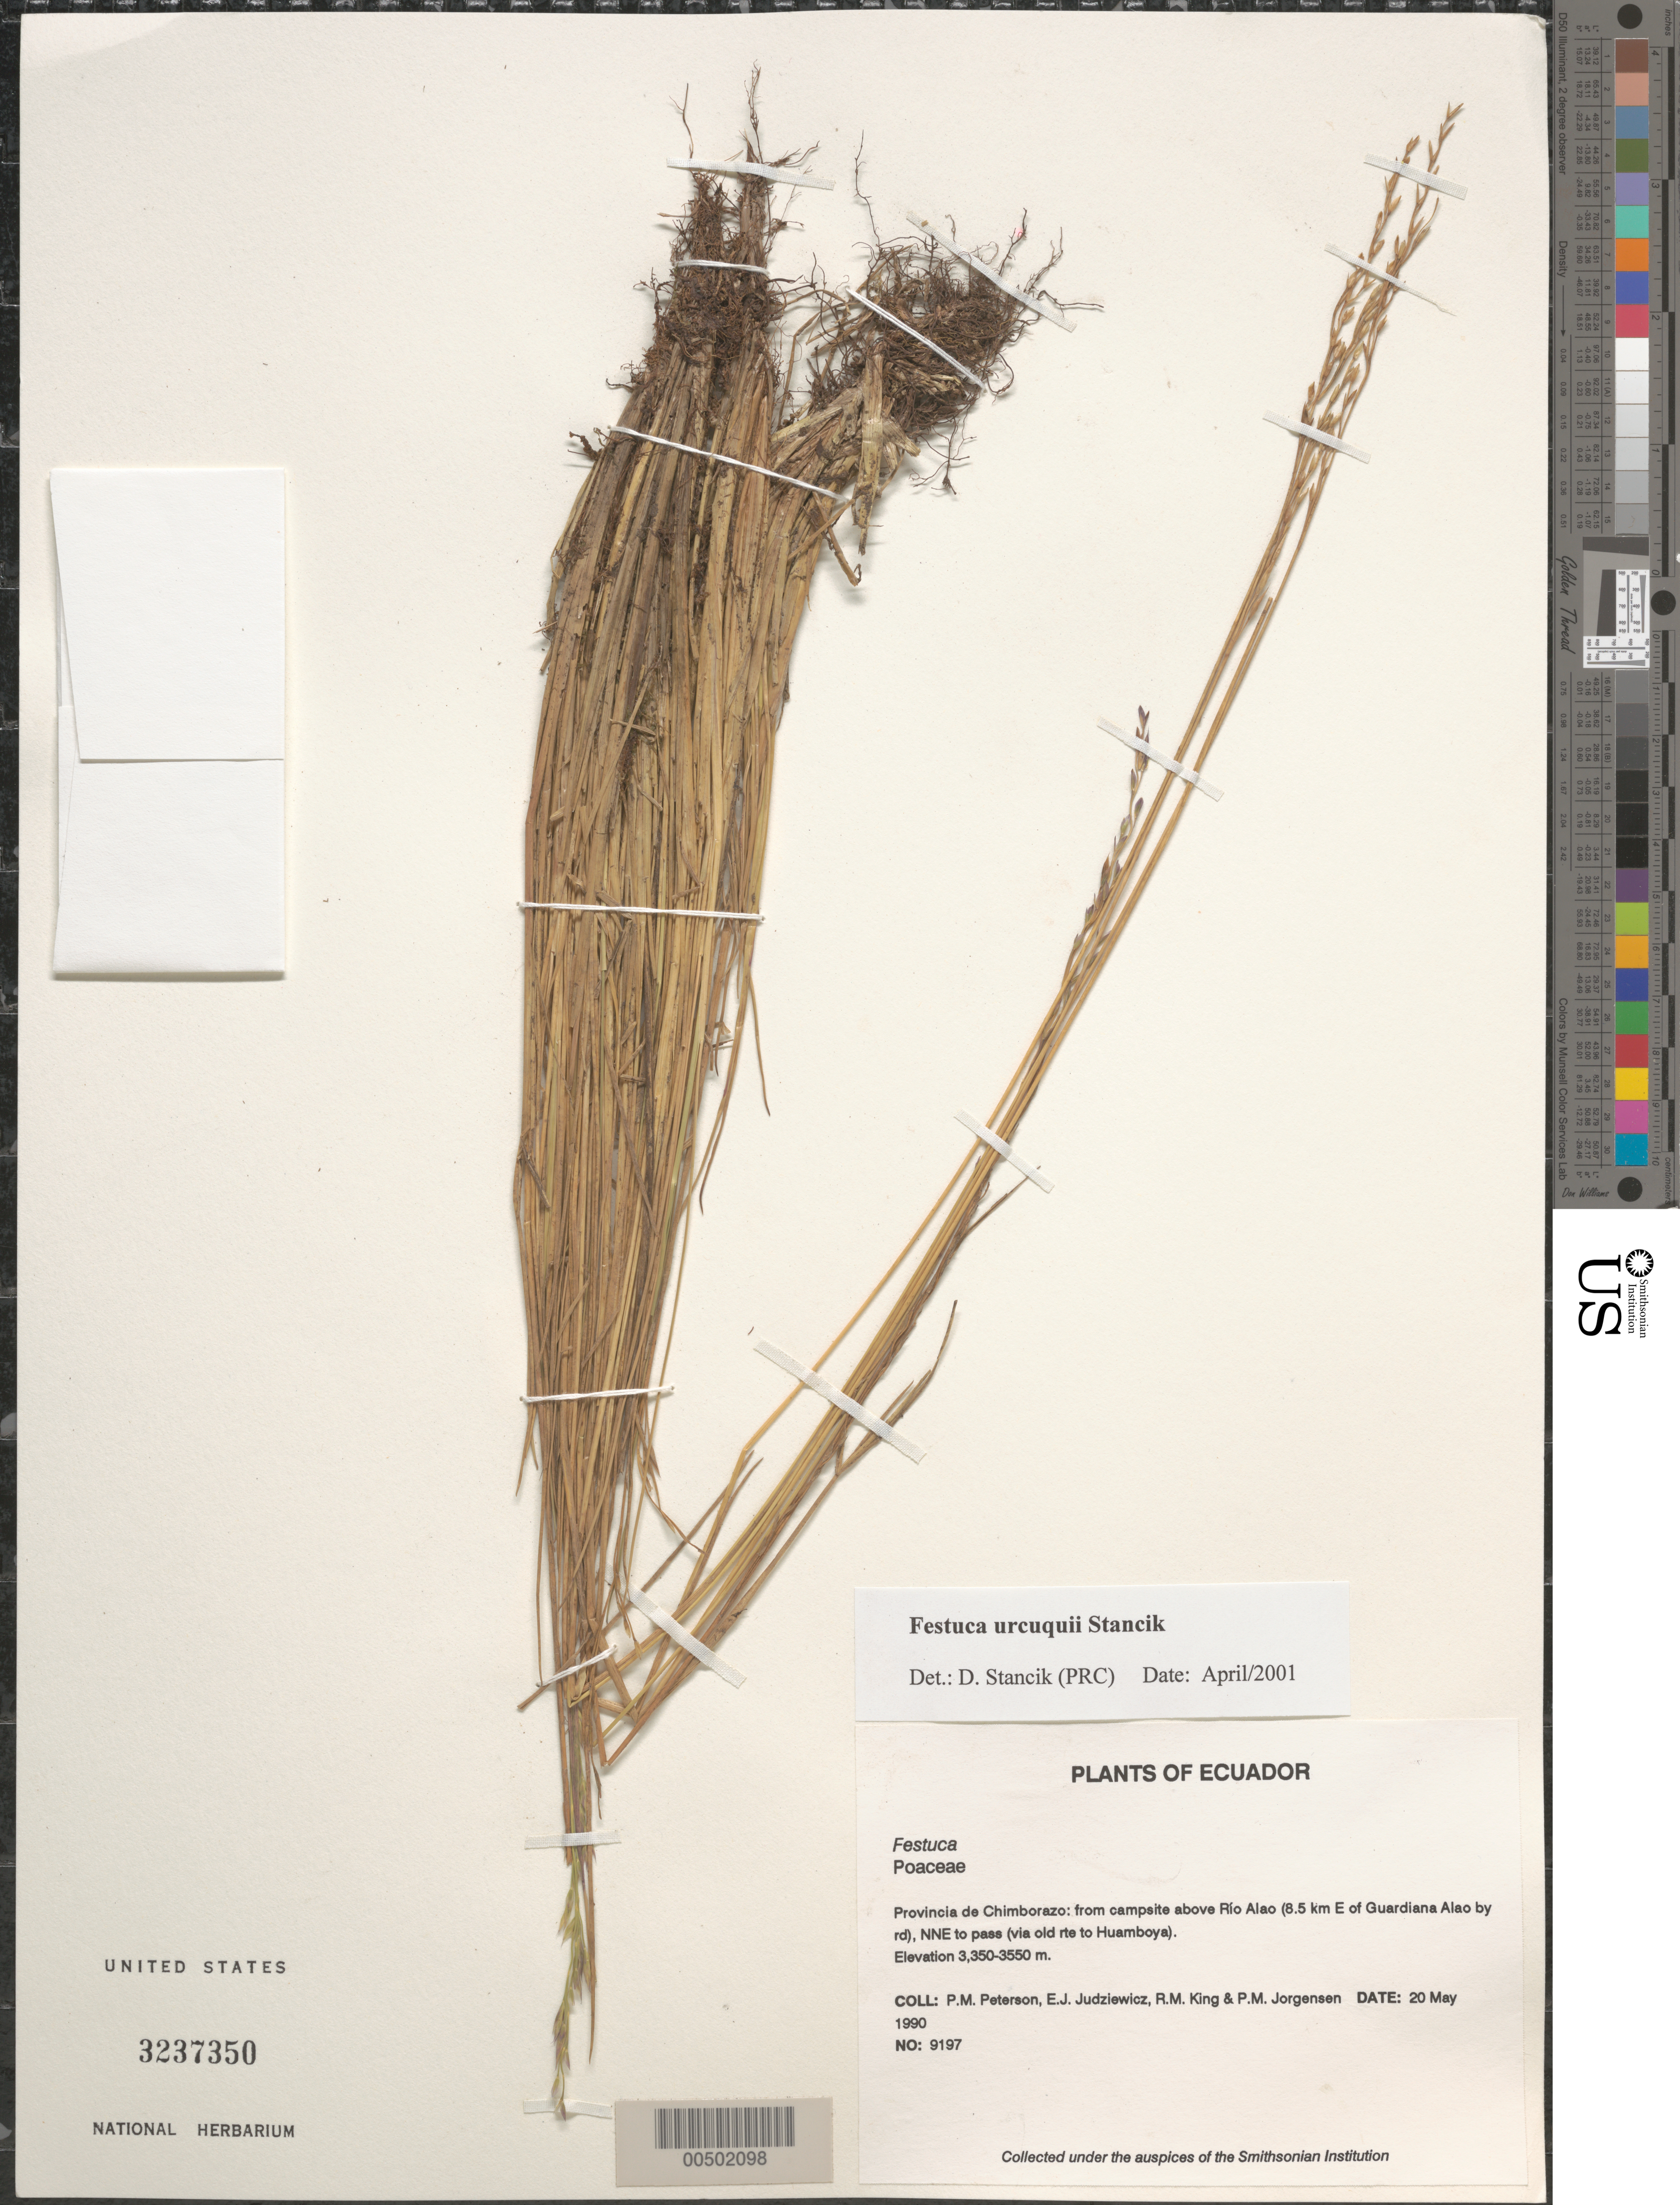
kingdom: Plantae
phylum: Tracheophyta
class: Liliopsida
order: Poales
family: Poaceae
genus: Festuca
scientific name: Festuca urcuquii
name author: Stancik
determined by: Stancik, D.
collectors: P. M. Peterson, E. J. Judziewicz, R. M. King & P. M. Jørgensen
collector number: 09197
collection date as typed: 20 May 1990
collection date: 1990-05-20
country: Ecuador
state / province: Chimborazo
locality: From campsite above Rio Alao (8.5 km E of guardiana Alao by rd) NNEto Pass (via old rte to Huamboya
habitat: Elevation 3,350-3550 m.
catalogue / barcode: US 3237350